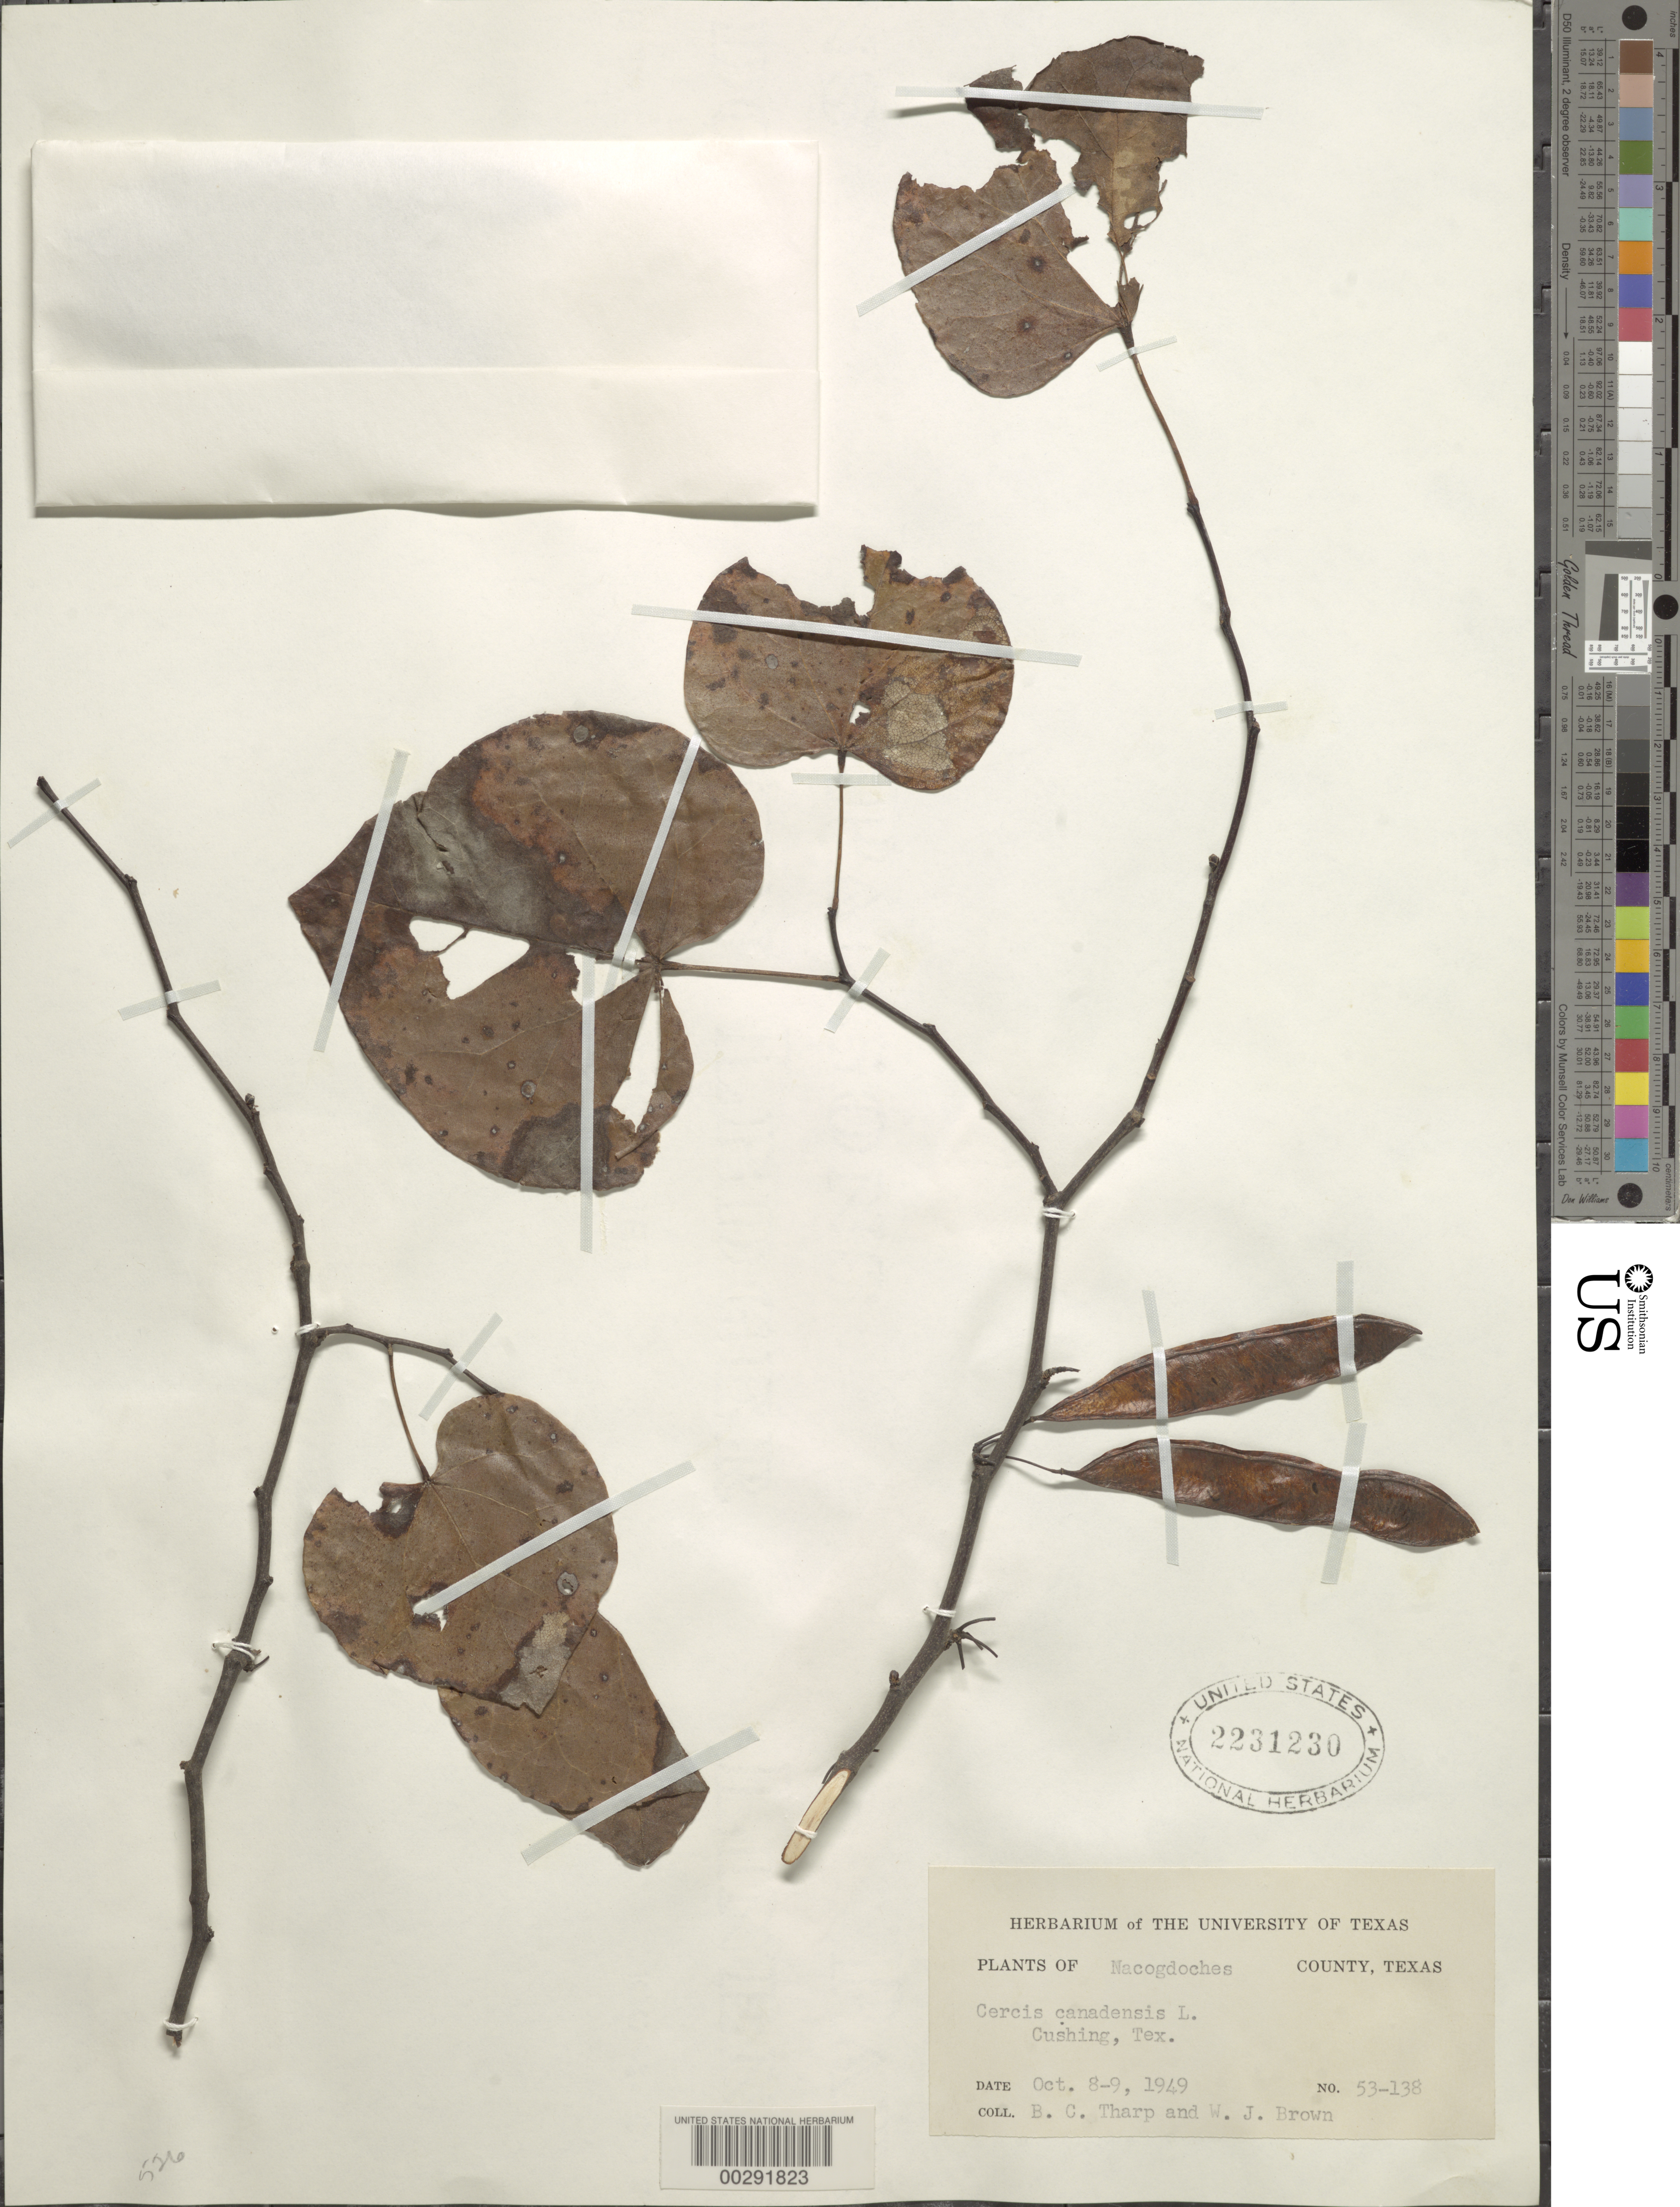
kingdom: Plantae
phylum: Tracheophyta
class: Magnoliopsida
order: Fabales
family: Fabaceae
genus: Cercis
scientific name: Cercis canadensis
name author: L.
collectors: B. C. Tharp & W. J. Brown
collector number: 53-138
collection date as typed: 08 Oct 1949 to 09 Oct 1949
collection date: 1949-10-08/1949-10-09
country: United States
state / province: Texas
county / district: Nacogdoches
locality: Cushing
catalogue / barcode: US 2231230